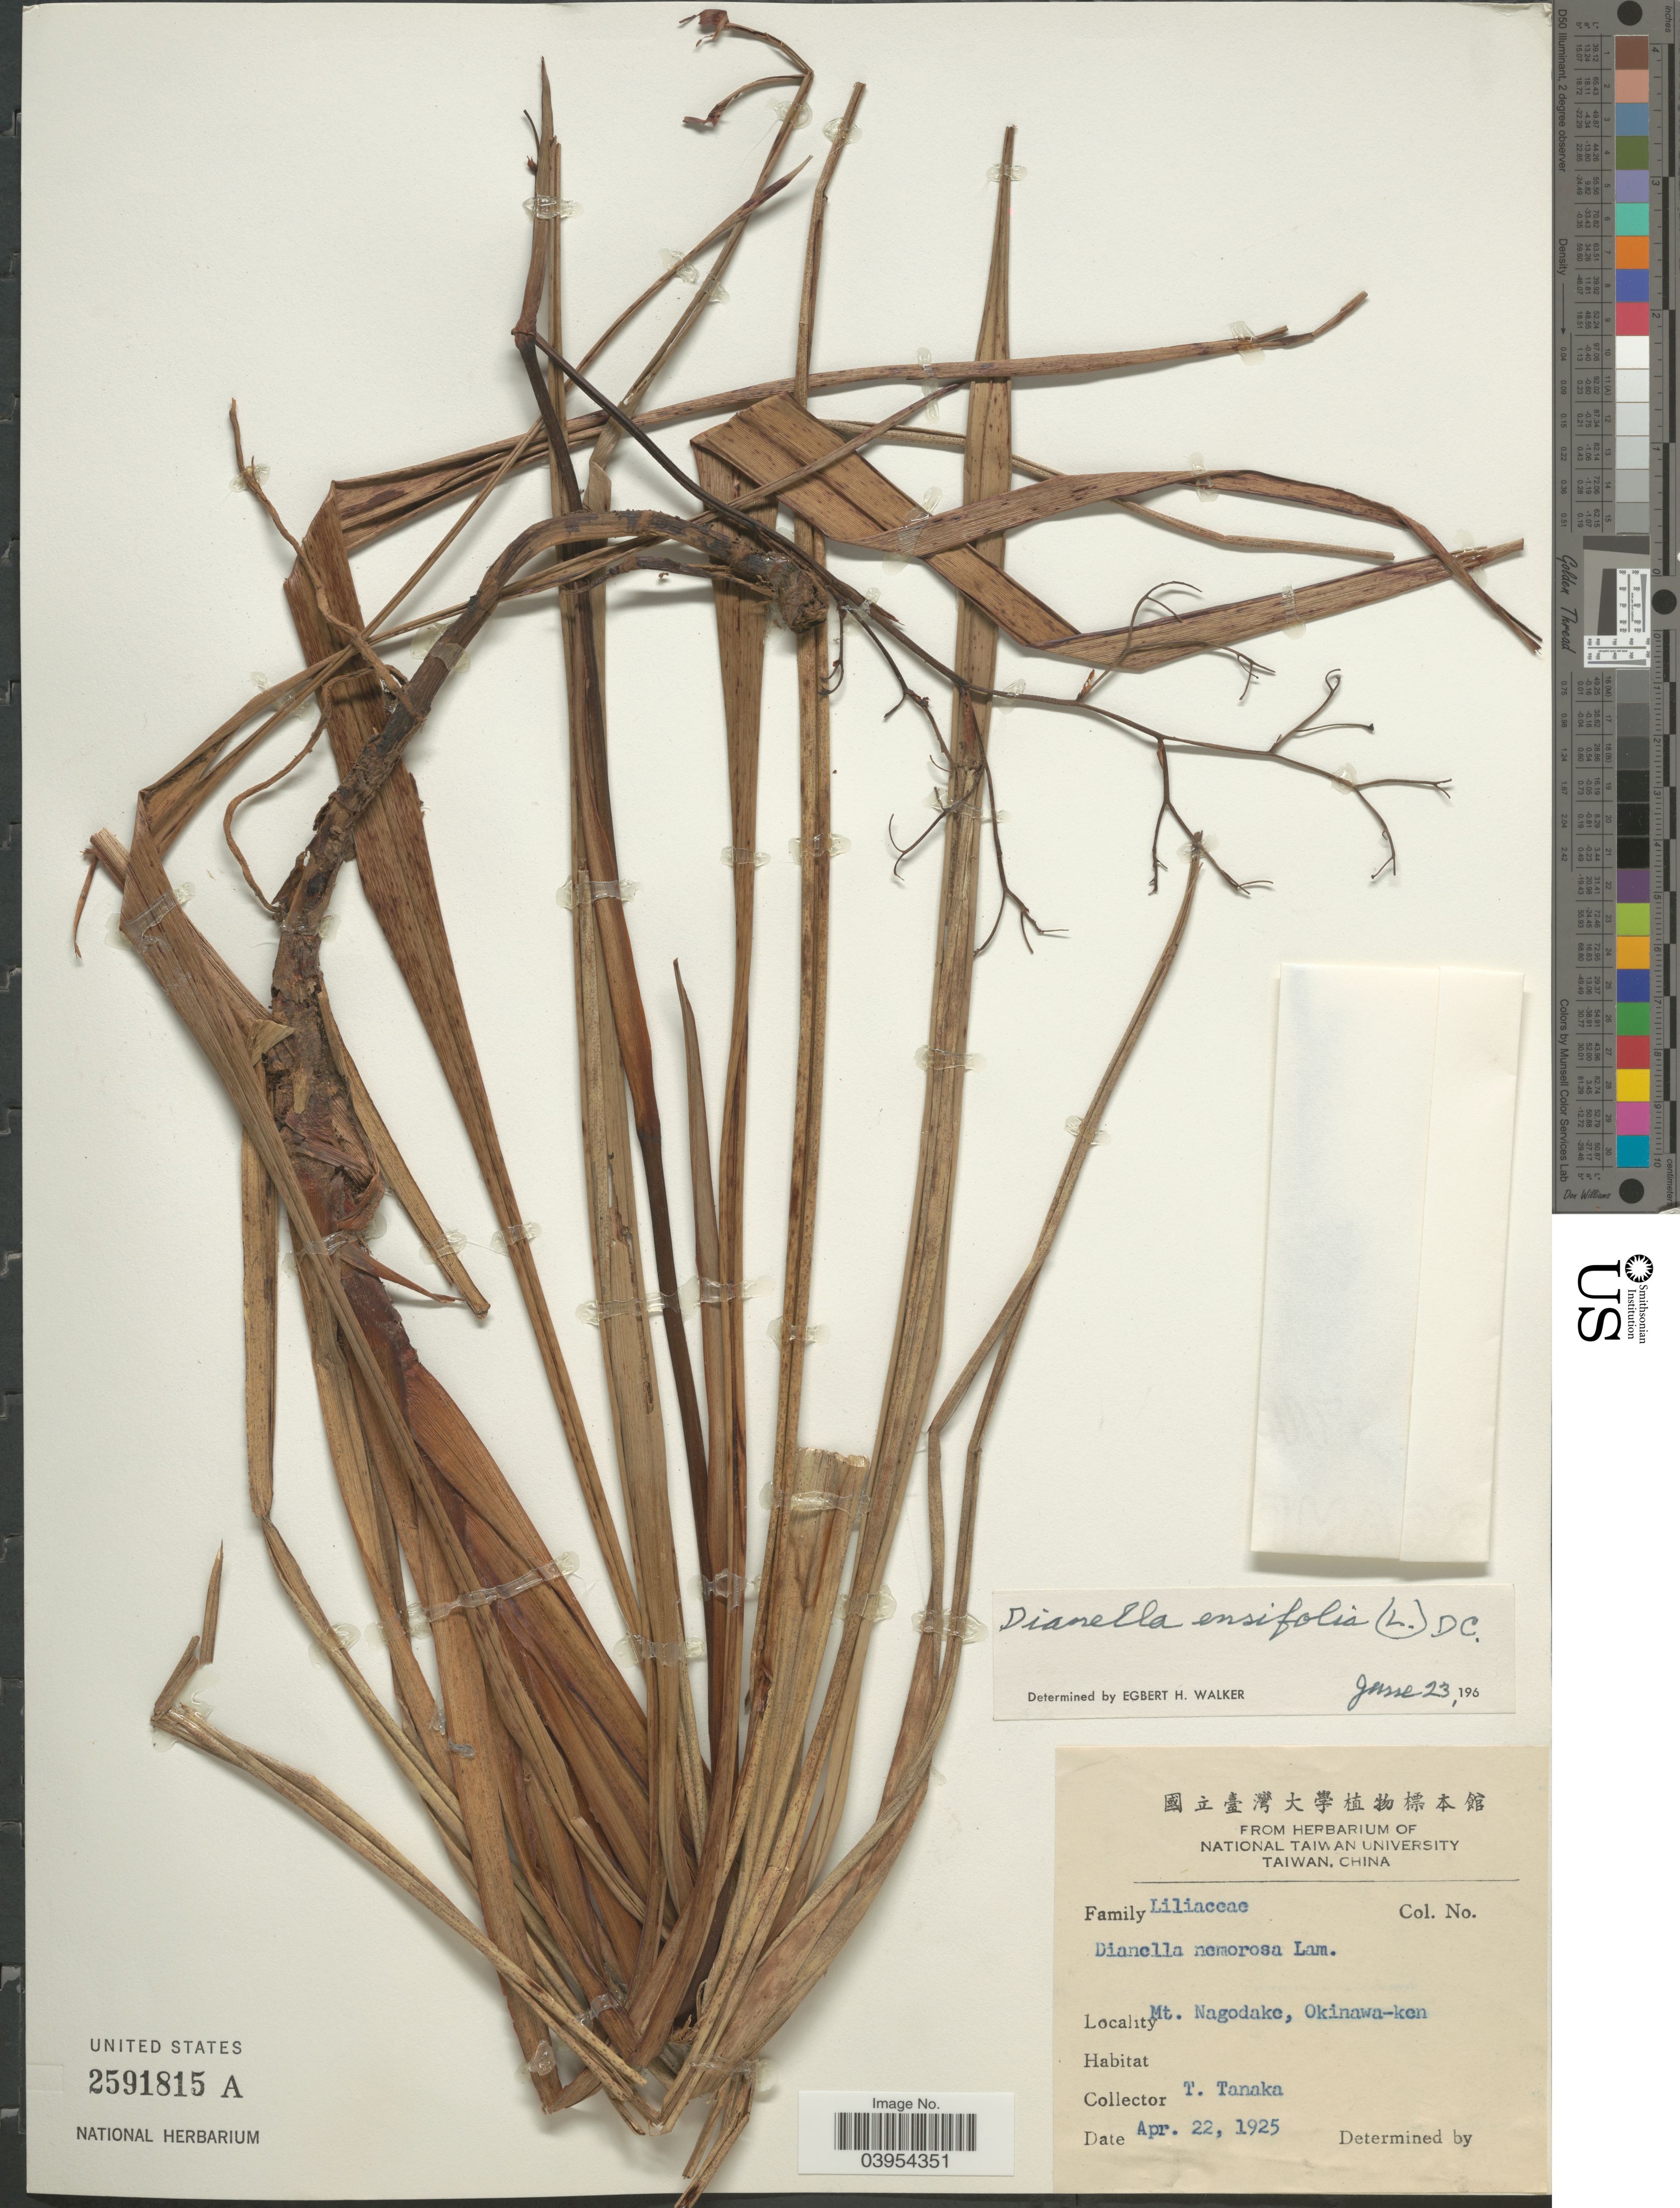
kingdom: Plantae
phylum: Tracheophyta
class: Liliopsida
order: Asparagales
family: Asphodelaceae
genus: Dianella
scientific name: Dianella ensifolia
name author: (L.) DC.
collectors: T. Tanaka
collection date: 1925-04-22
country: Japan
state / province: Okinawa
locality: Mt. Nagodake, Okinawa-ken.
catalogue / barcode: US 2591815A